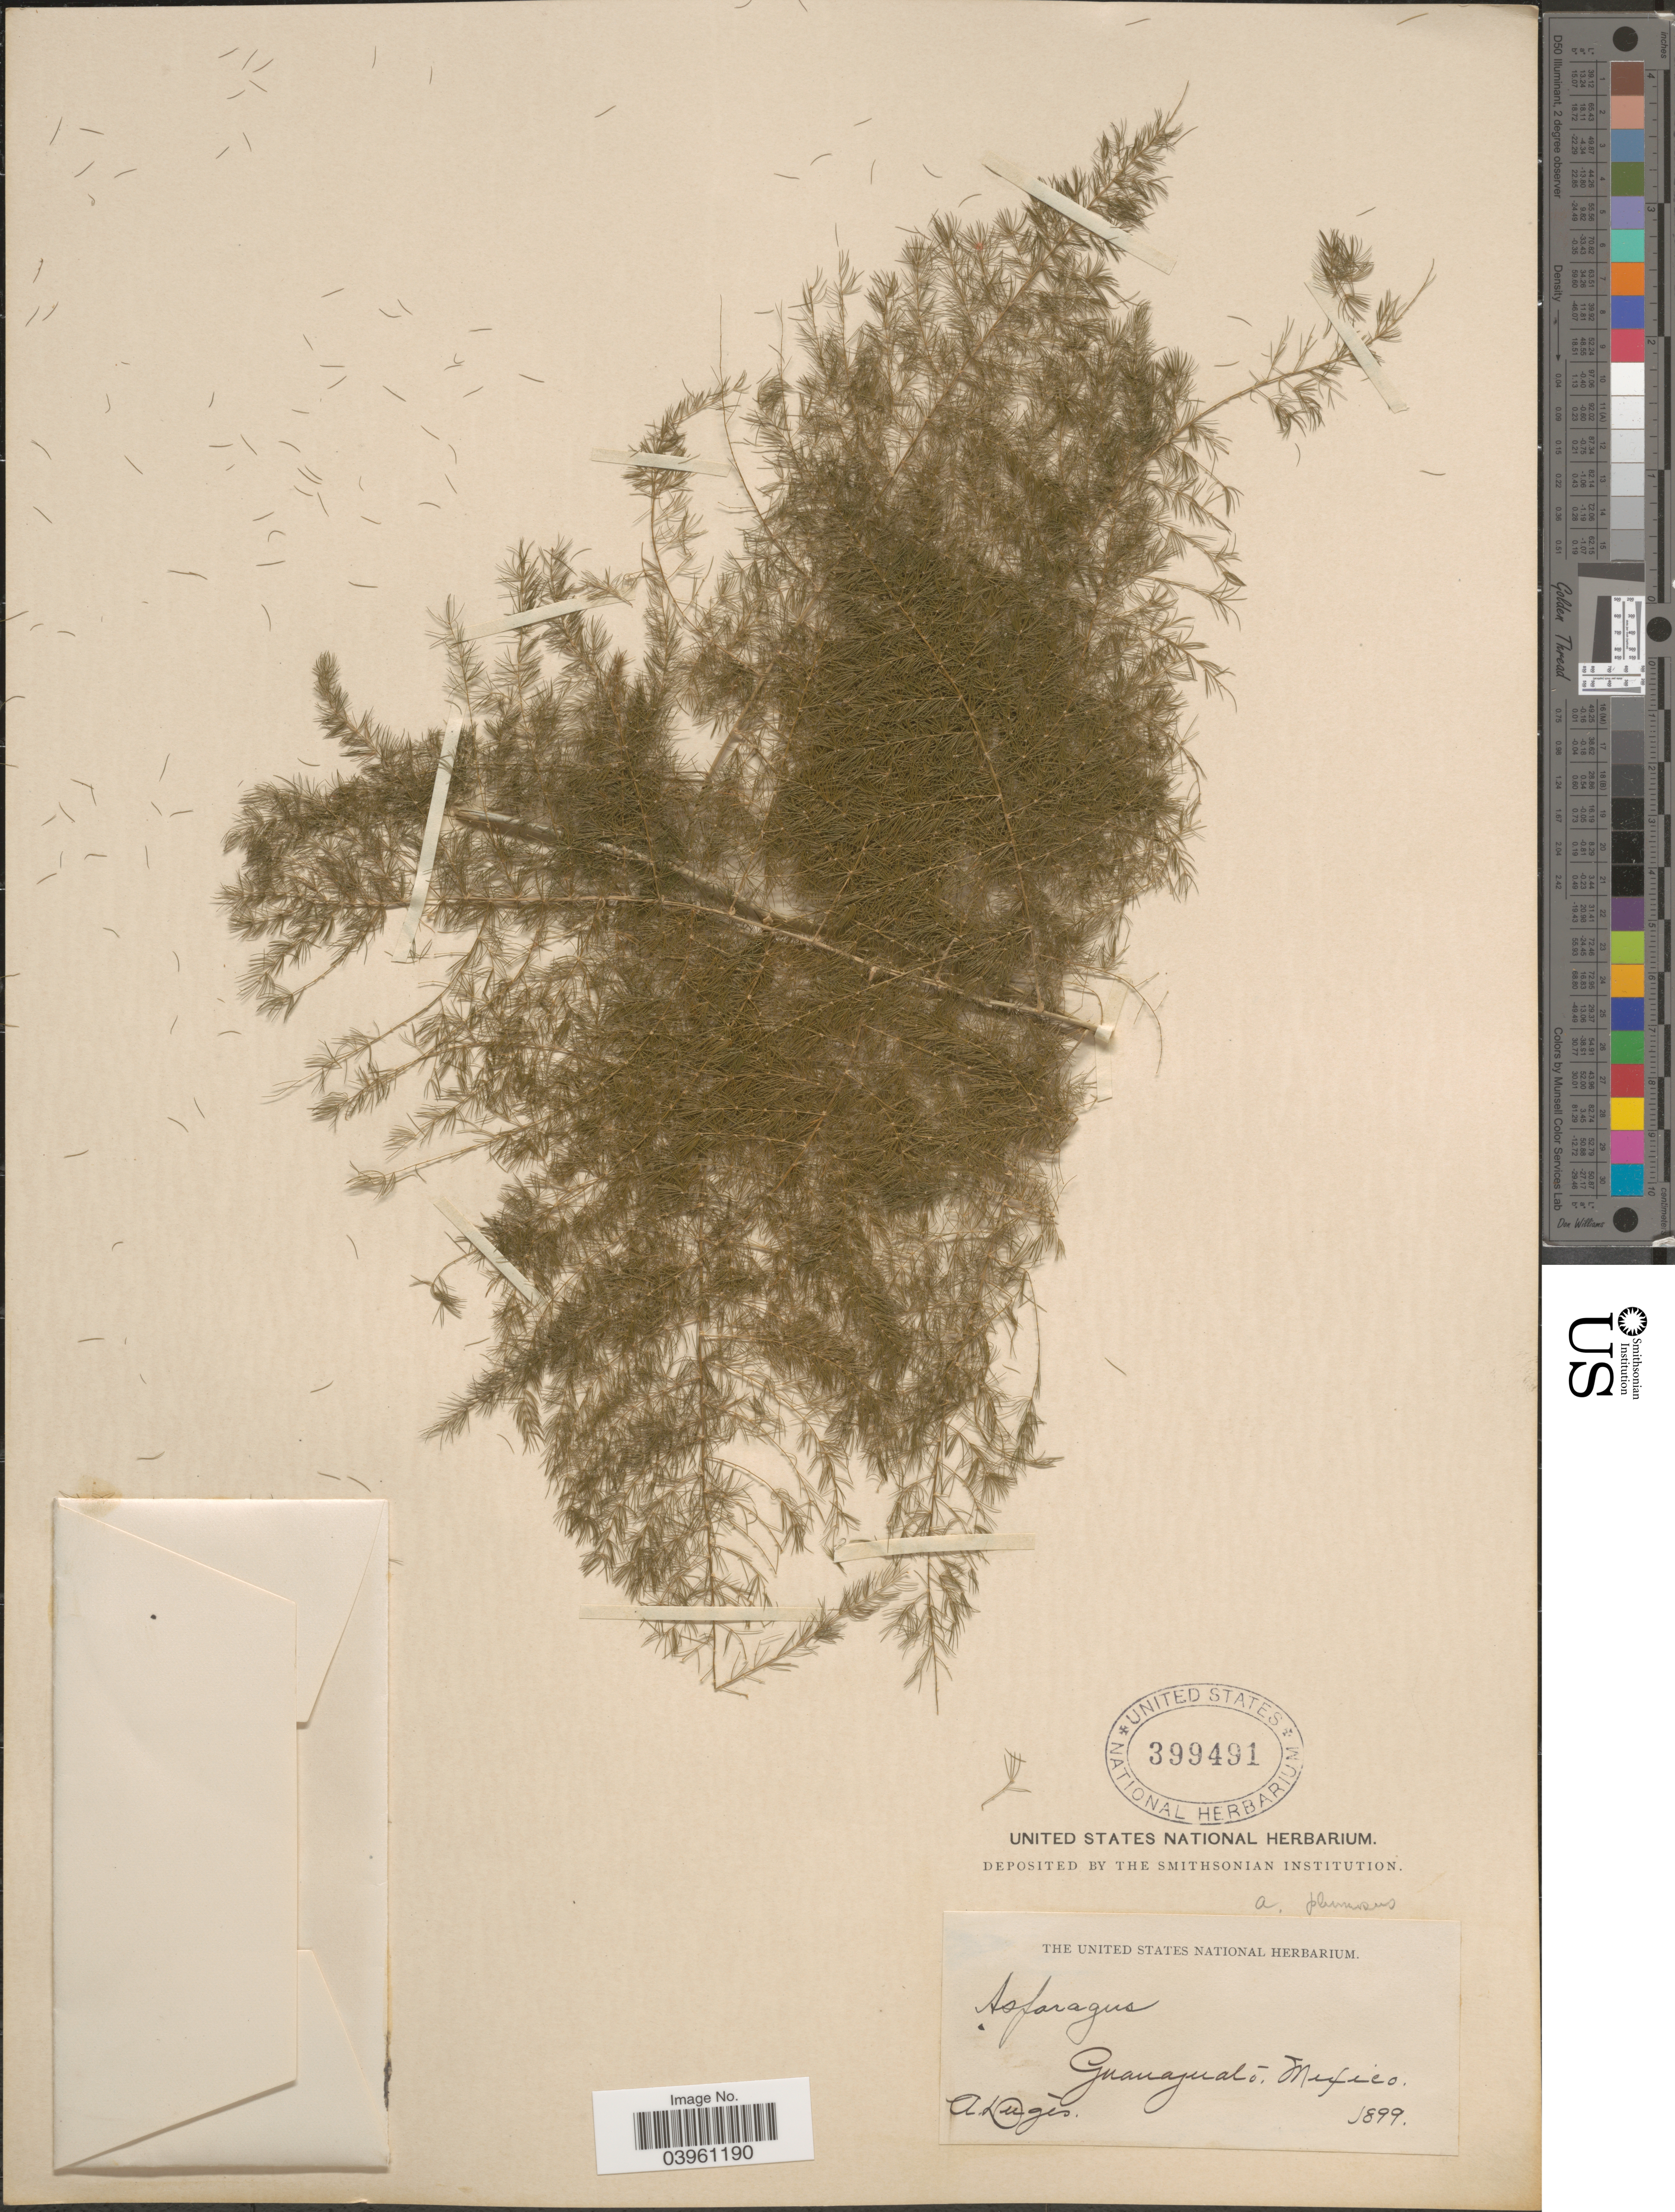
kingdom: Plantae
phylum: Tracheophyta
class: Liliopsida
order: Asparagales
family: Asparagaceae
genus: Asparagus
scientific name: Asparagus sp.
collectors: A. Dugès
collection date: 1899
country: Mexico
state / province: Guanajuato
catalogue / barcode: US 399491